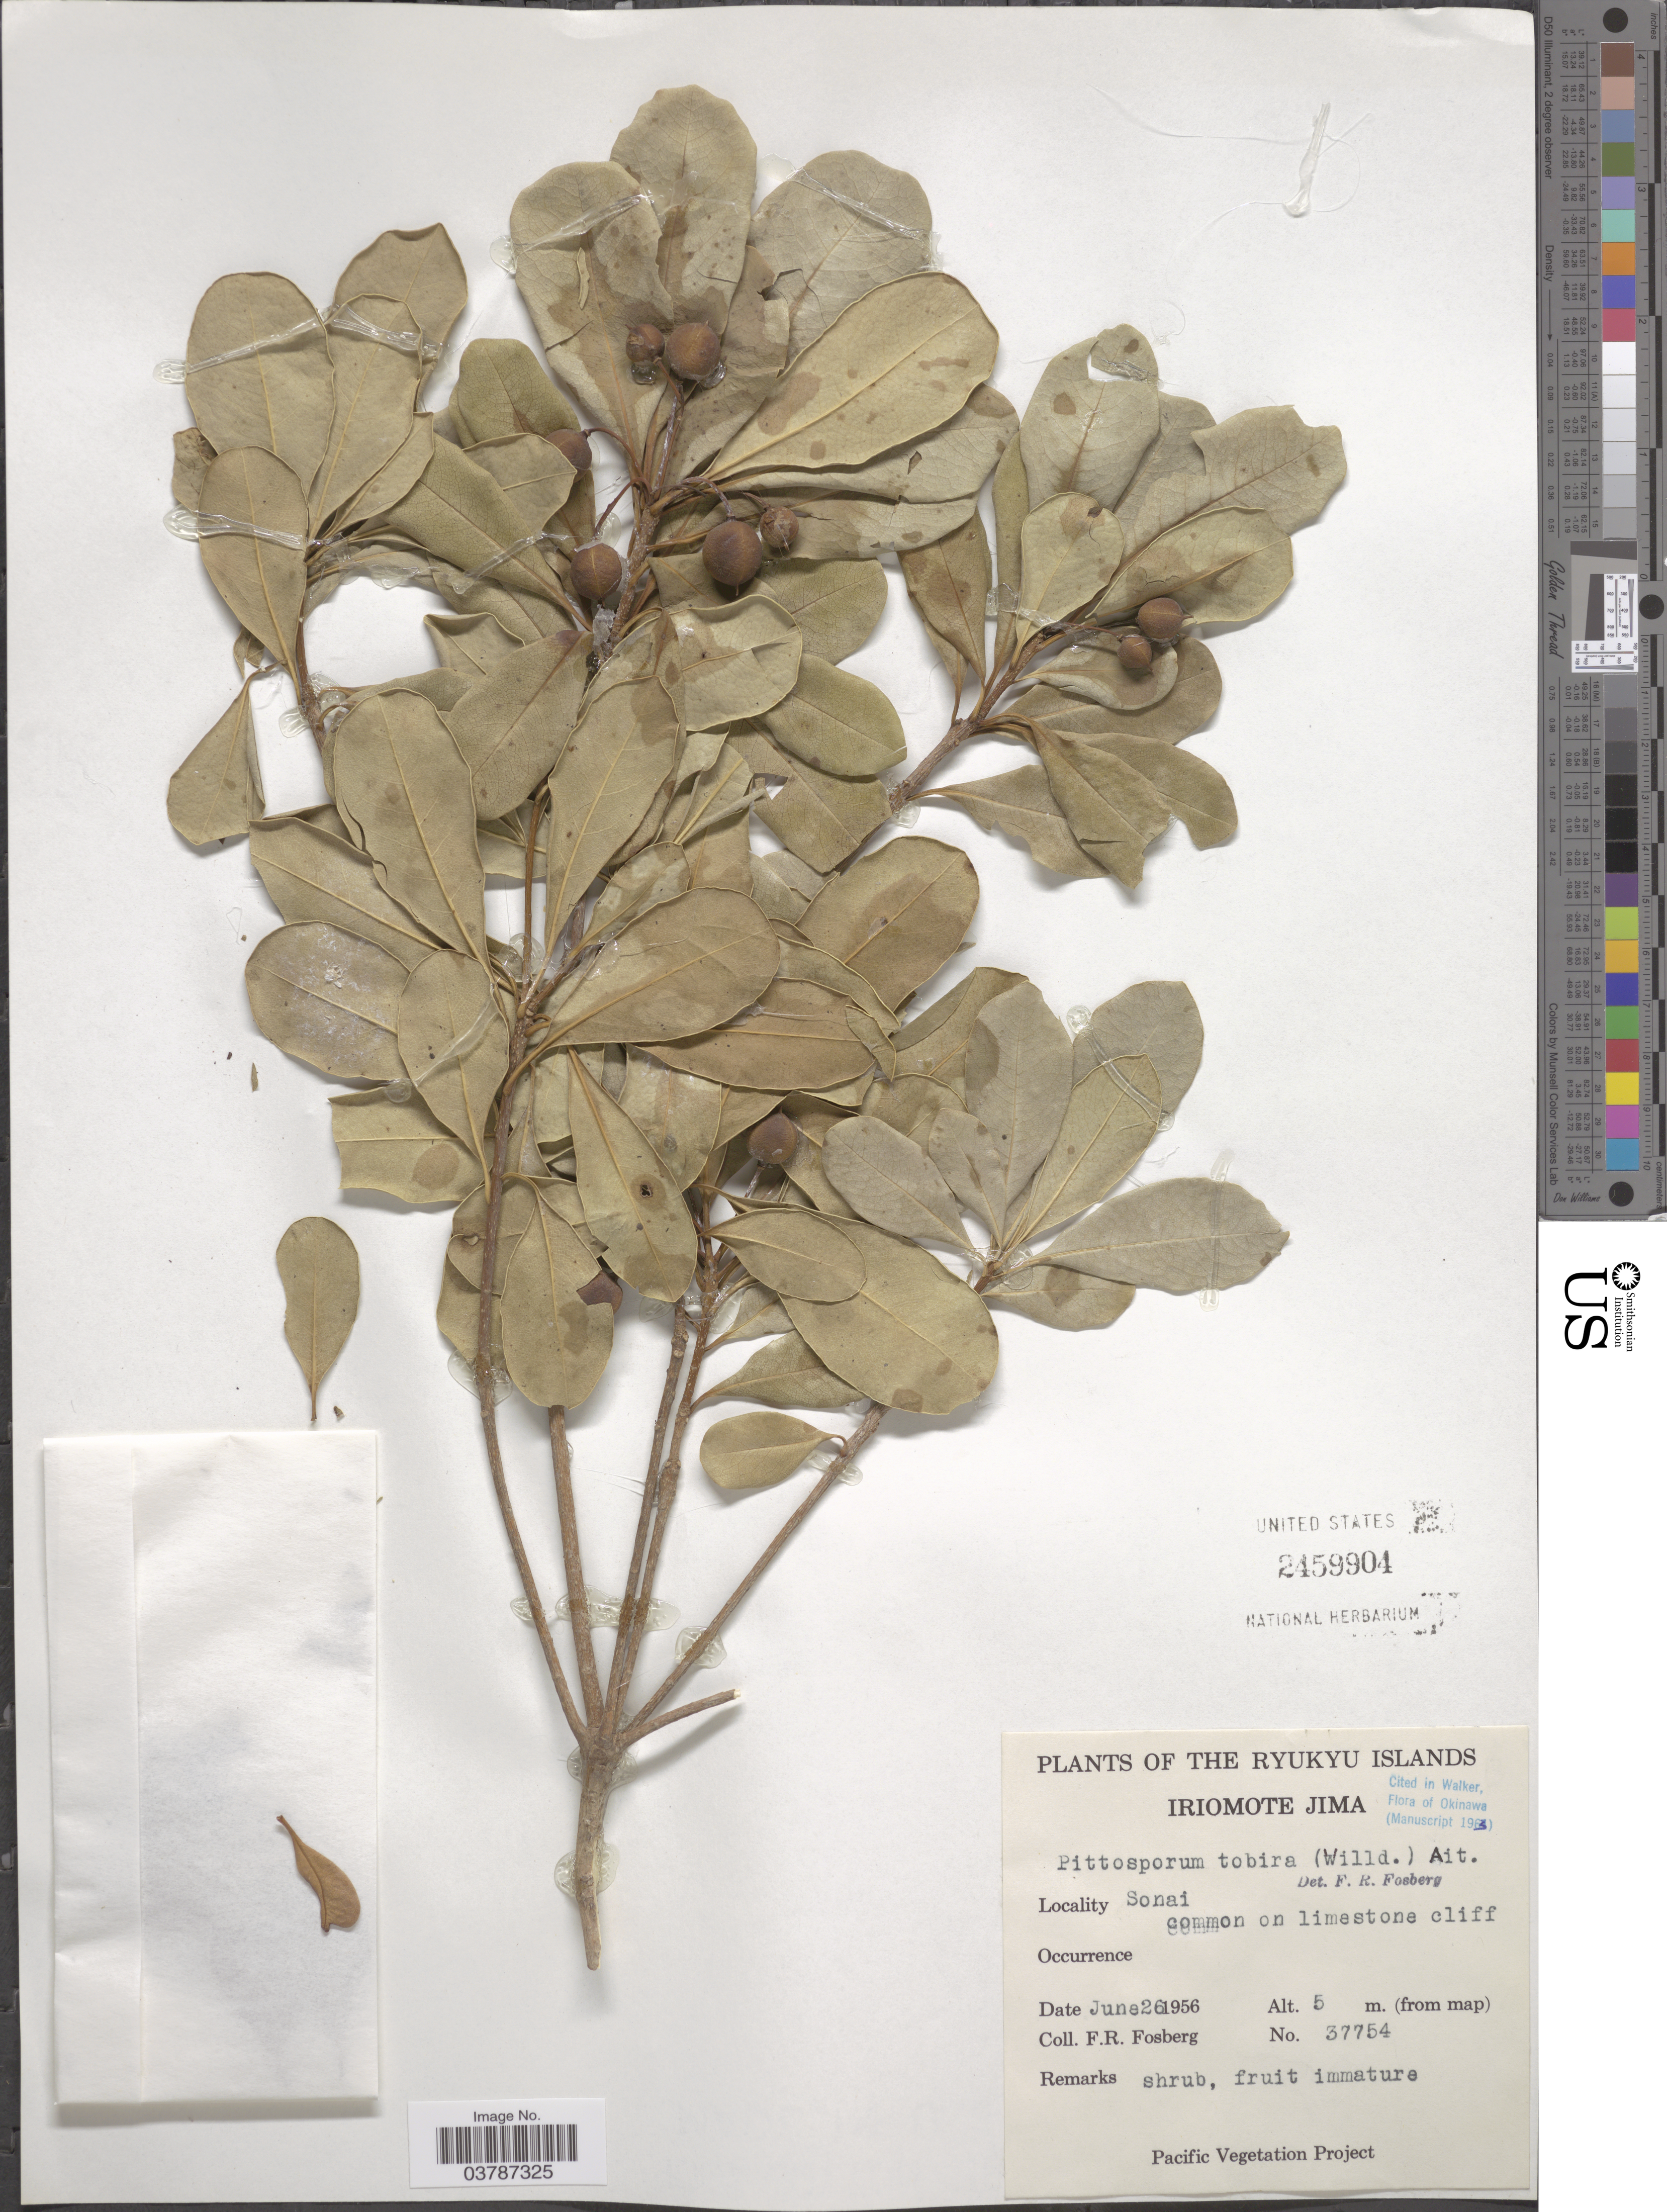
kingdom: Plantae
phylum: Tracheophyta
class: Magnoliopsida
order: Apiales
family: Pittosporaceae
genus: Pittosporum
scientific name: Pittosporum tobira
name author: (Thunb.) W.T. Aiton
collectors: F. R. Fosberg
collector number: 37754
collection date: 1956-06-26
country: Japan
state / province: Okinawa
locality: Ryukyu Islands. Iriomote Jima. Sonai.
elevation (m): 5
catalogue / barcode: US 2459904